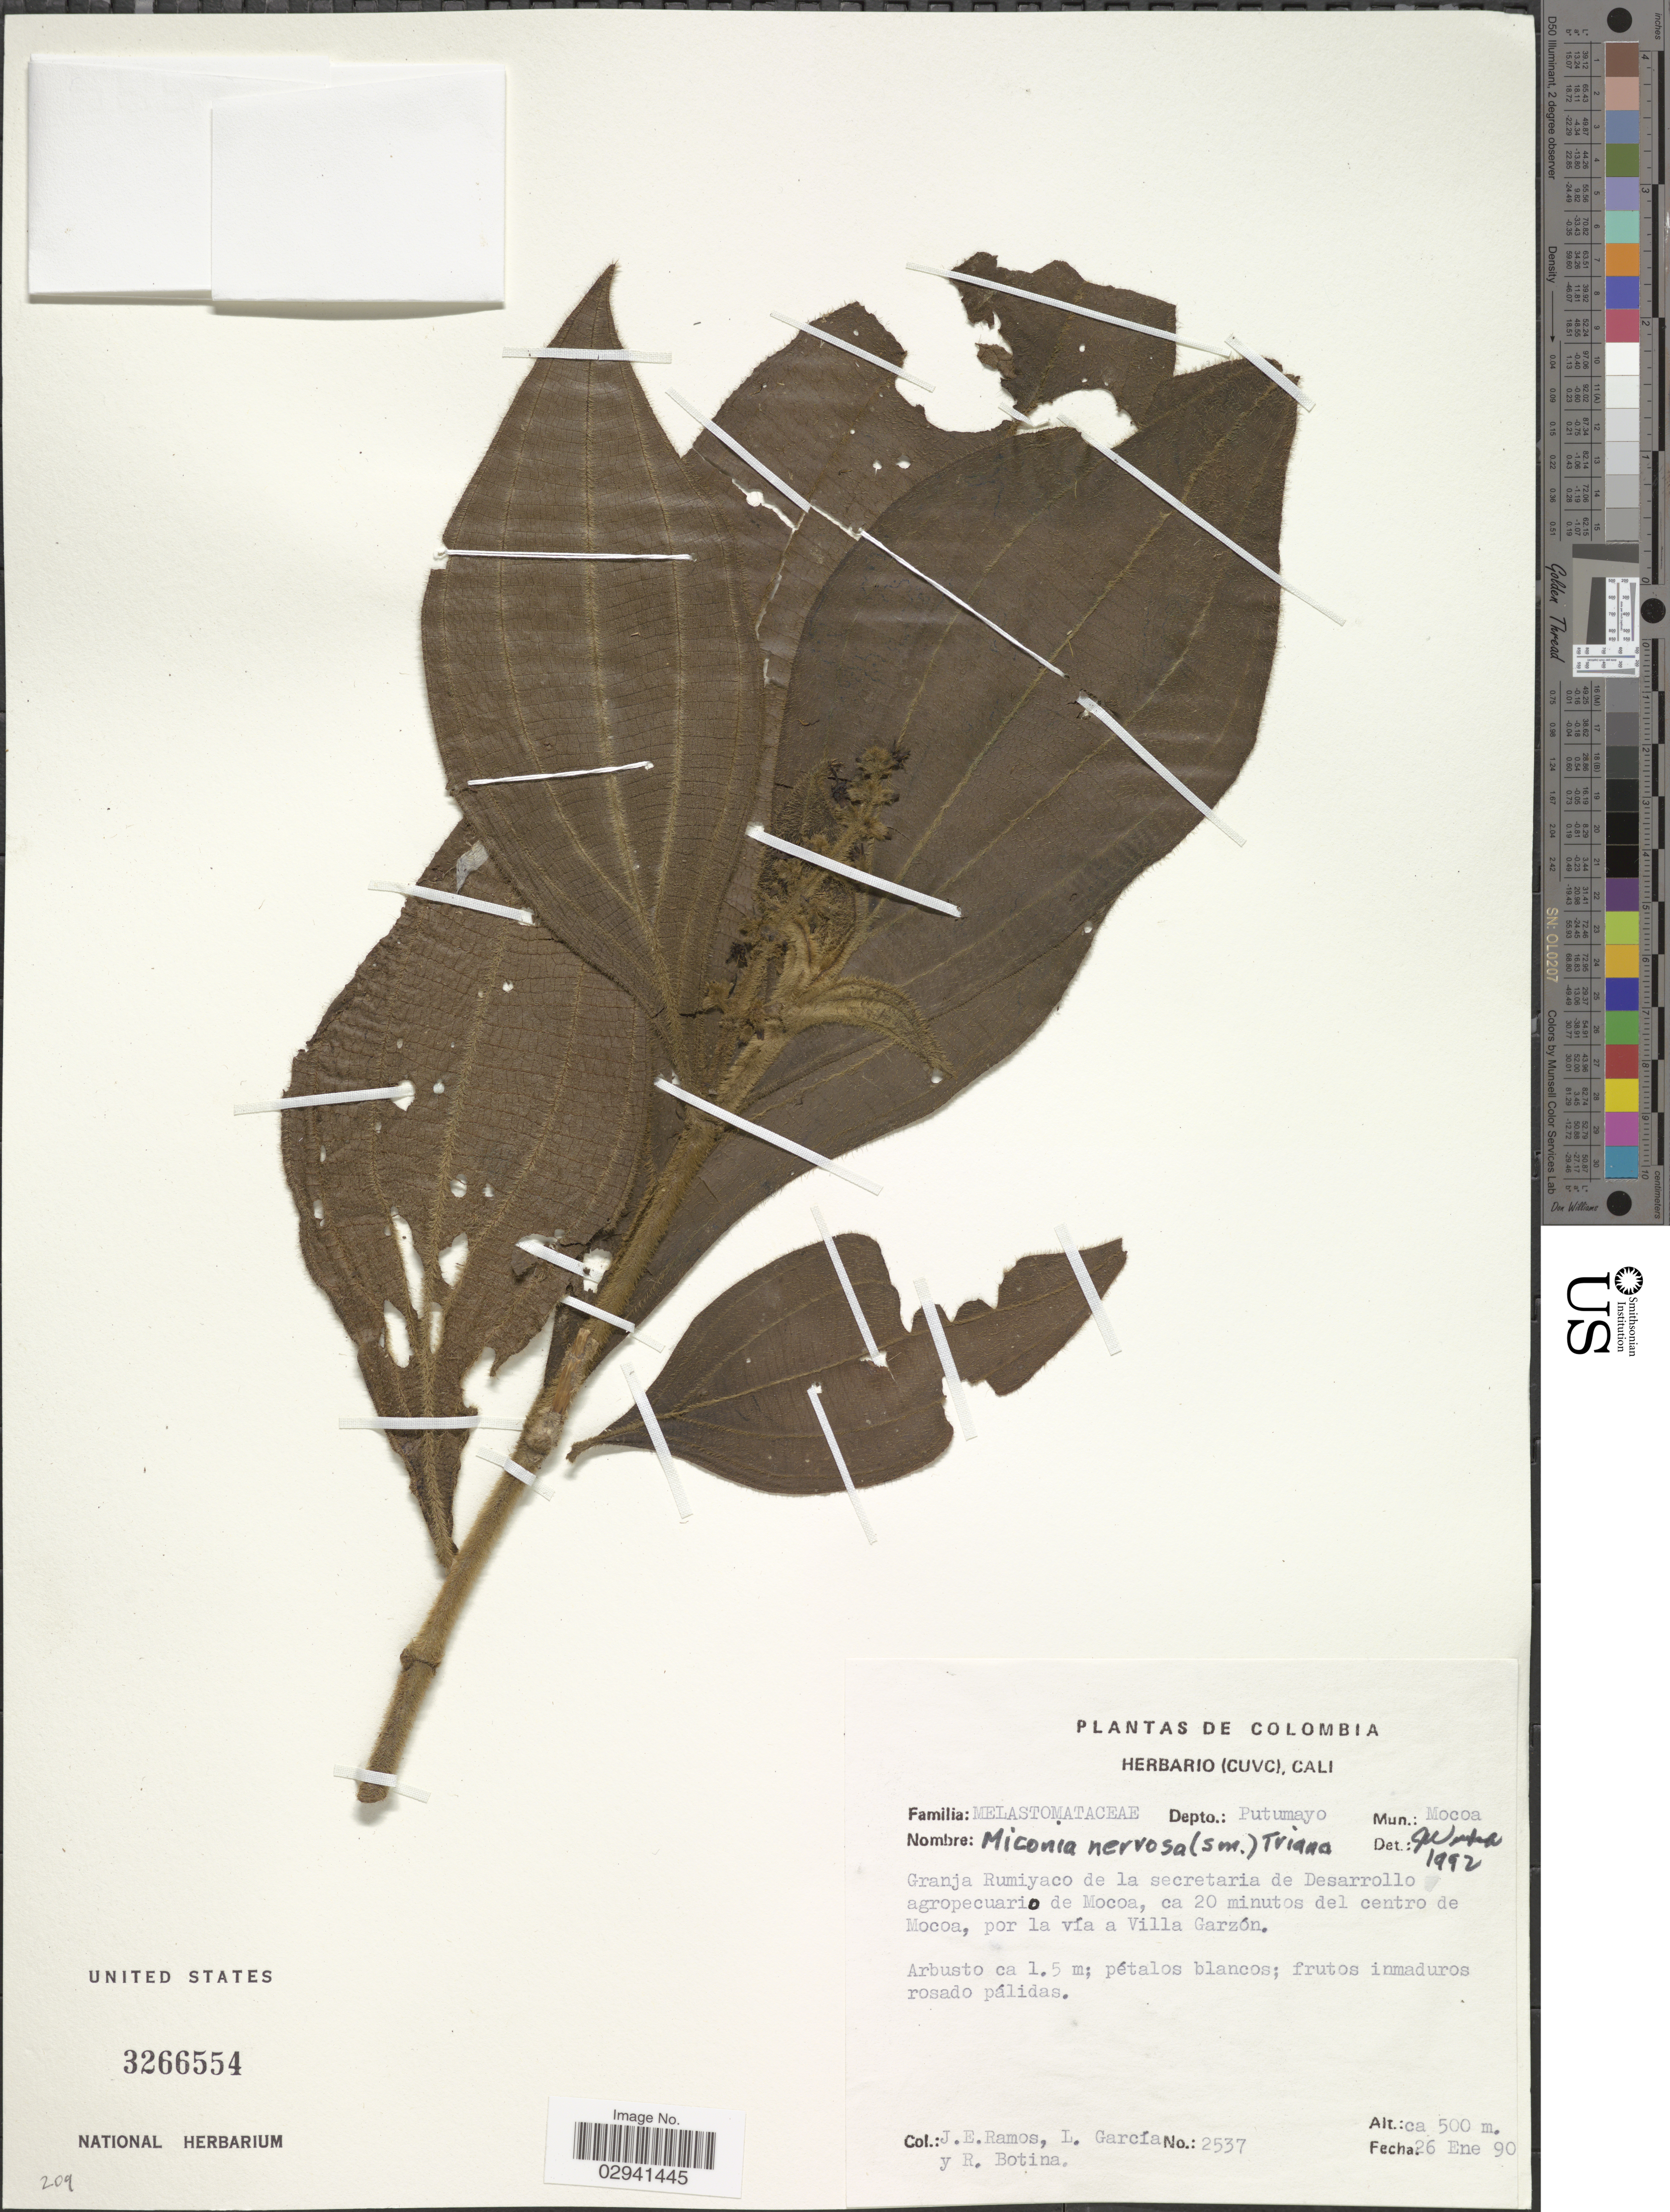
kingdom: Plantae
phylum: Tracheophyta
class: Magnoliopsida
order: Myrtales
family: Melastomataceae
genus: Miconia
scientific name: Miconia nervosa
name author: (Sm.) Triana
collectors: J. E. Ramos, L. Garcia & R. Botina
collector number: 2537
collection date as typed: Transcribed d/m/y: 26/1/90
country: Colombia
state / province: Putumayo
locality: Depto. Putumayo, Mun. Mocoa, Granja Rumiyaco de la secretaria de Desarrollo agropecuario de Mocoa, ca 20 minutos del centro de Mocoa, por la vía a Villa Garzón.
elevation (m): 500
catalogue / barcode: US 3266554